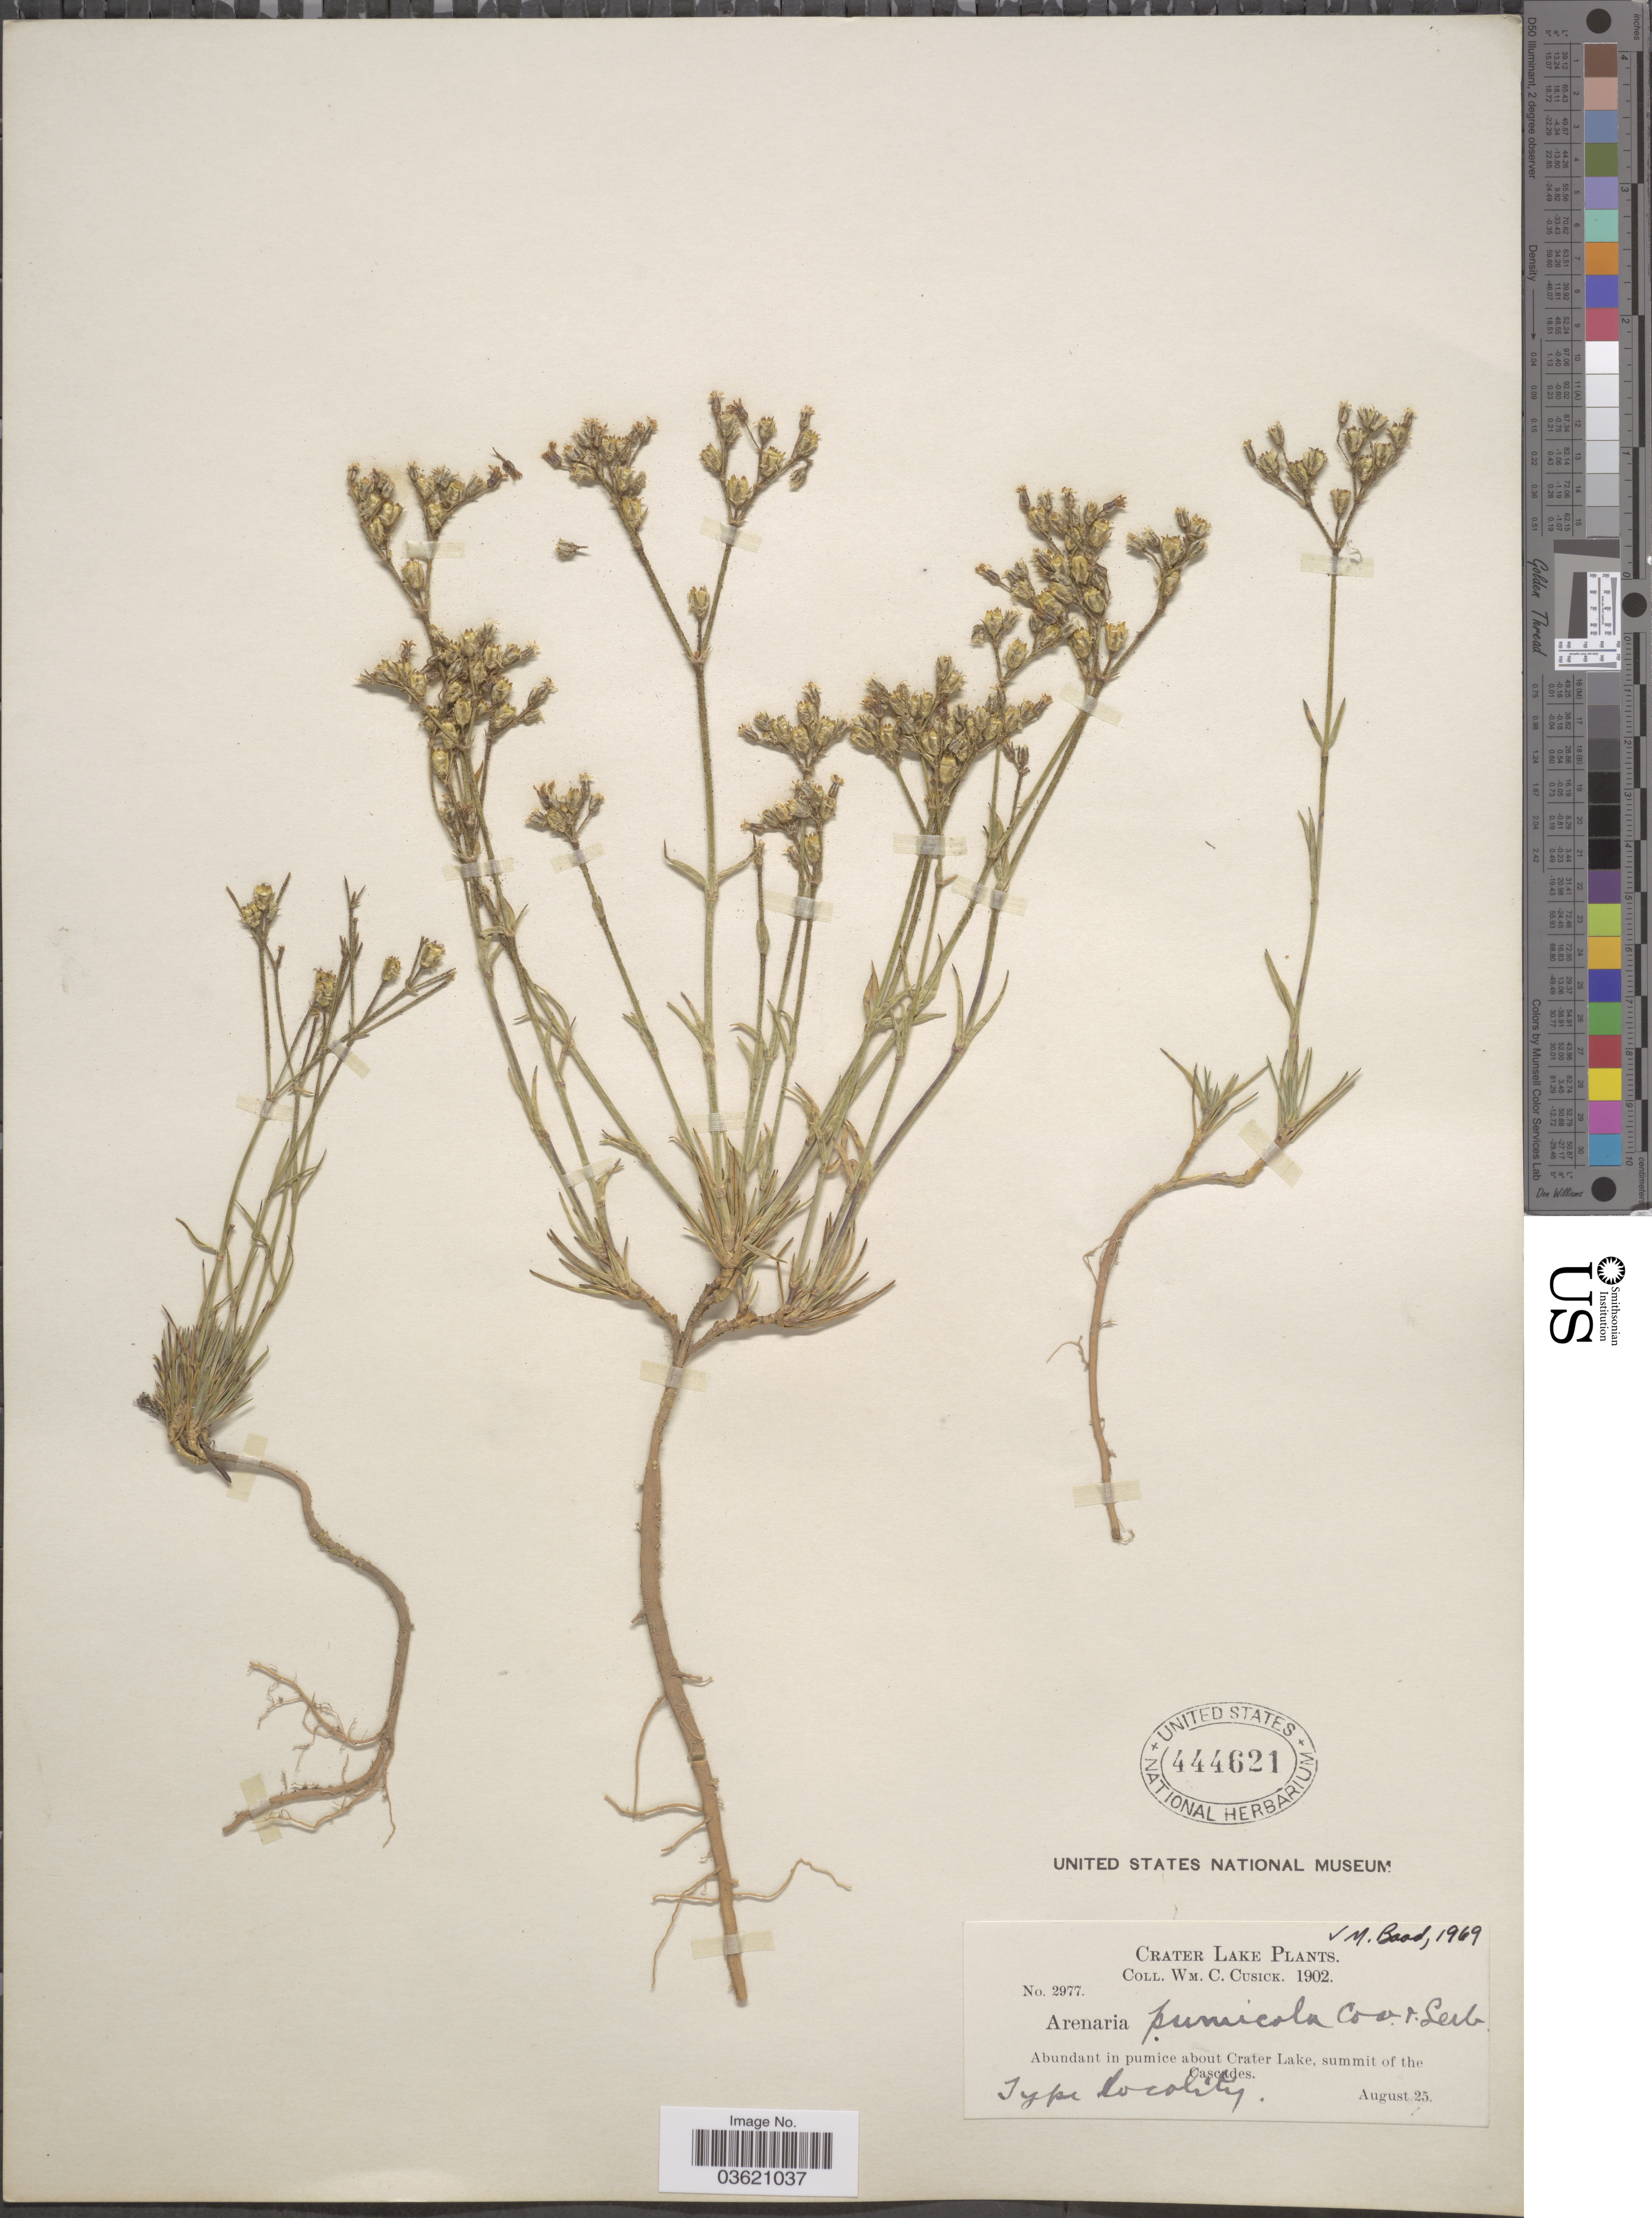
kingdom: Plantae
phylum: Tracheophyta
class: Magnoliopsida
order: Caryophyllales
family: Caryophyllaceae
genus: Eremogone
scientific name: Eremogone pumicola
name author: (Coville & Leiberg) Ikonn.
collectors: W. C. Cusick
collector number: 2977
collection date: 1902-08-25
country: United States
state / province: Oregon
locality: Crater Lake. About Crater Lake, summit of the Cascades.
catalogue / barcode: US 444621